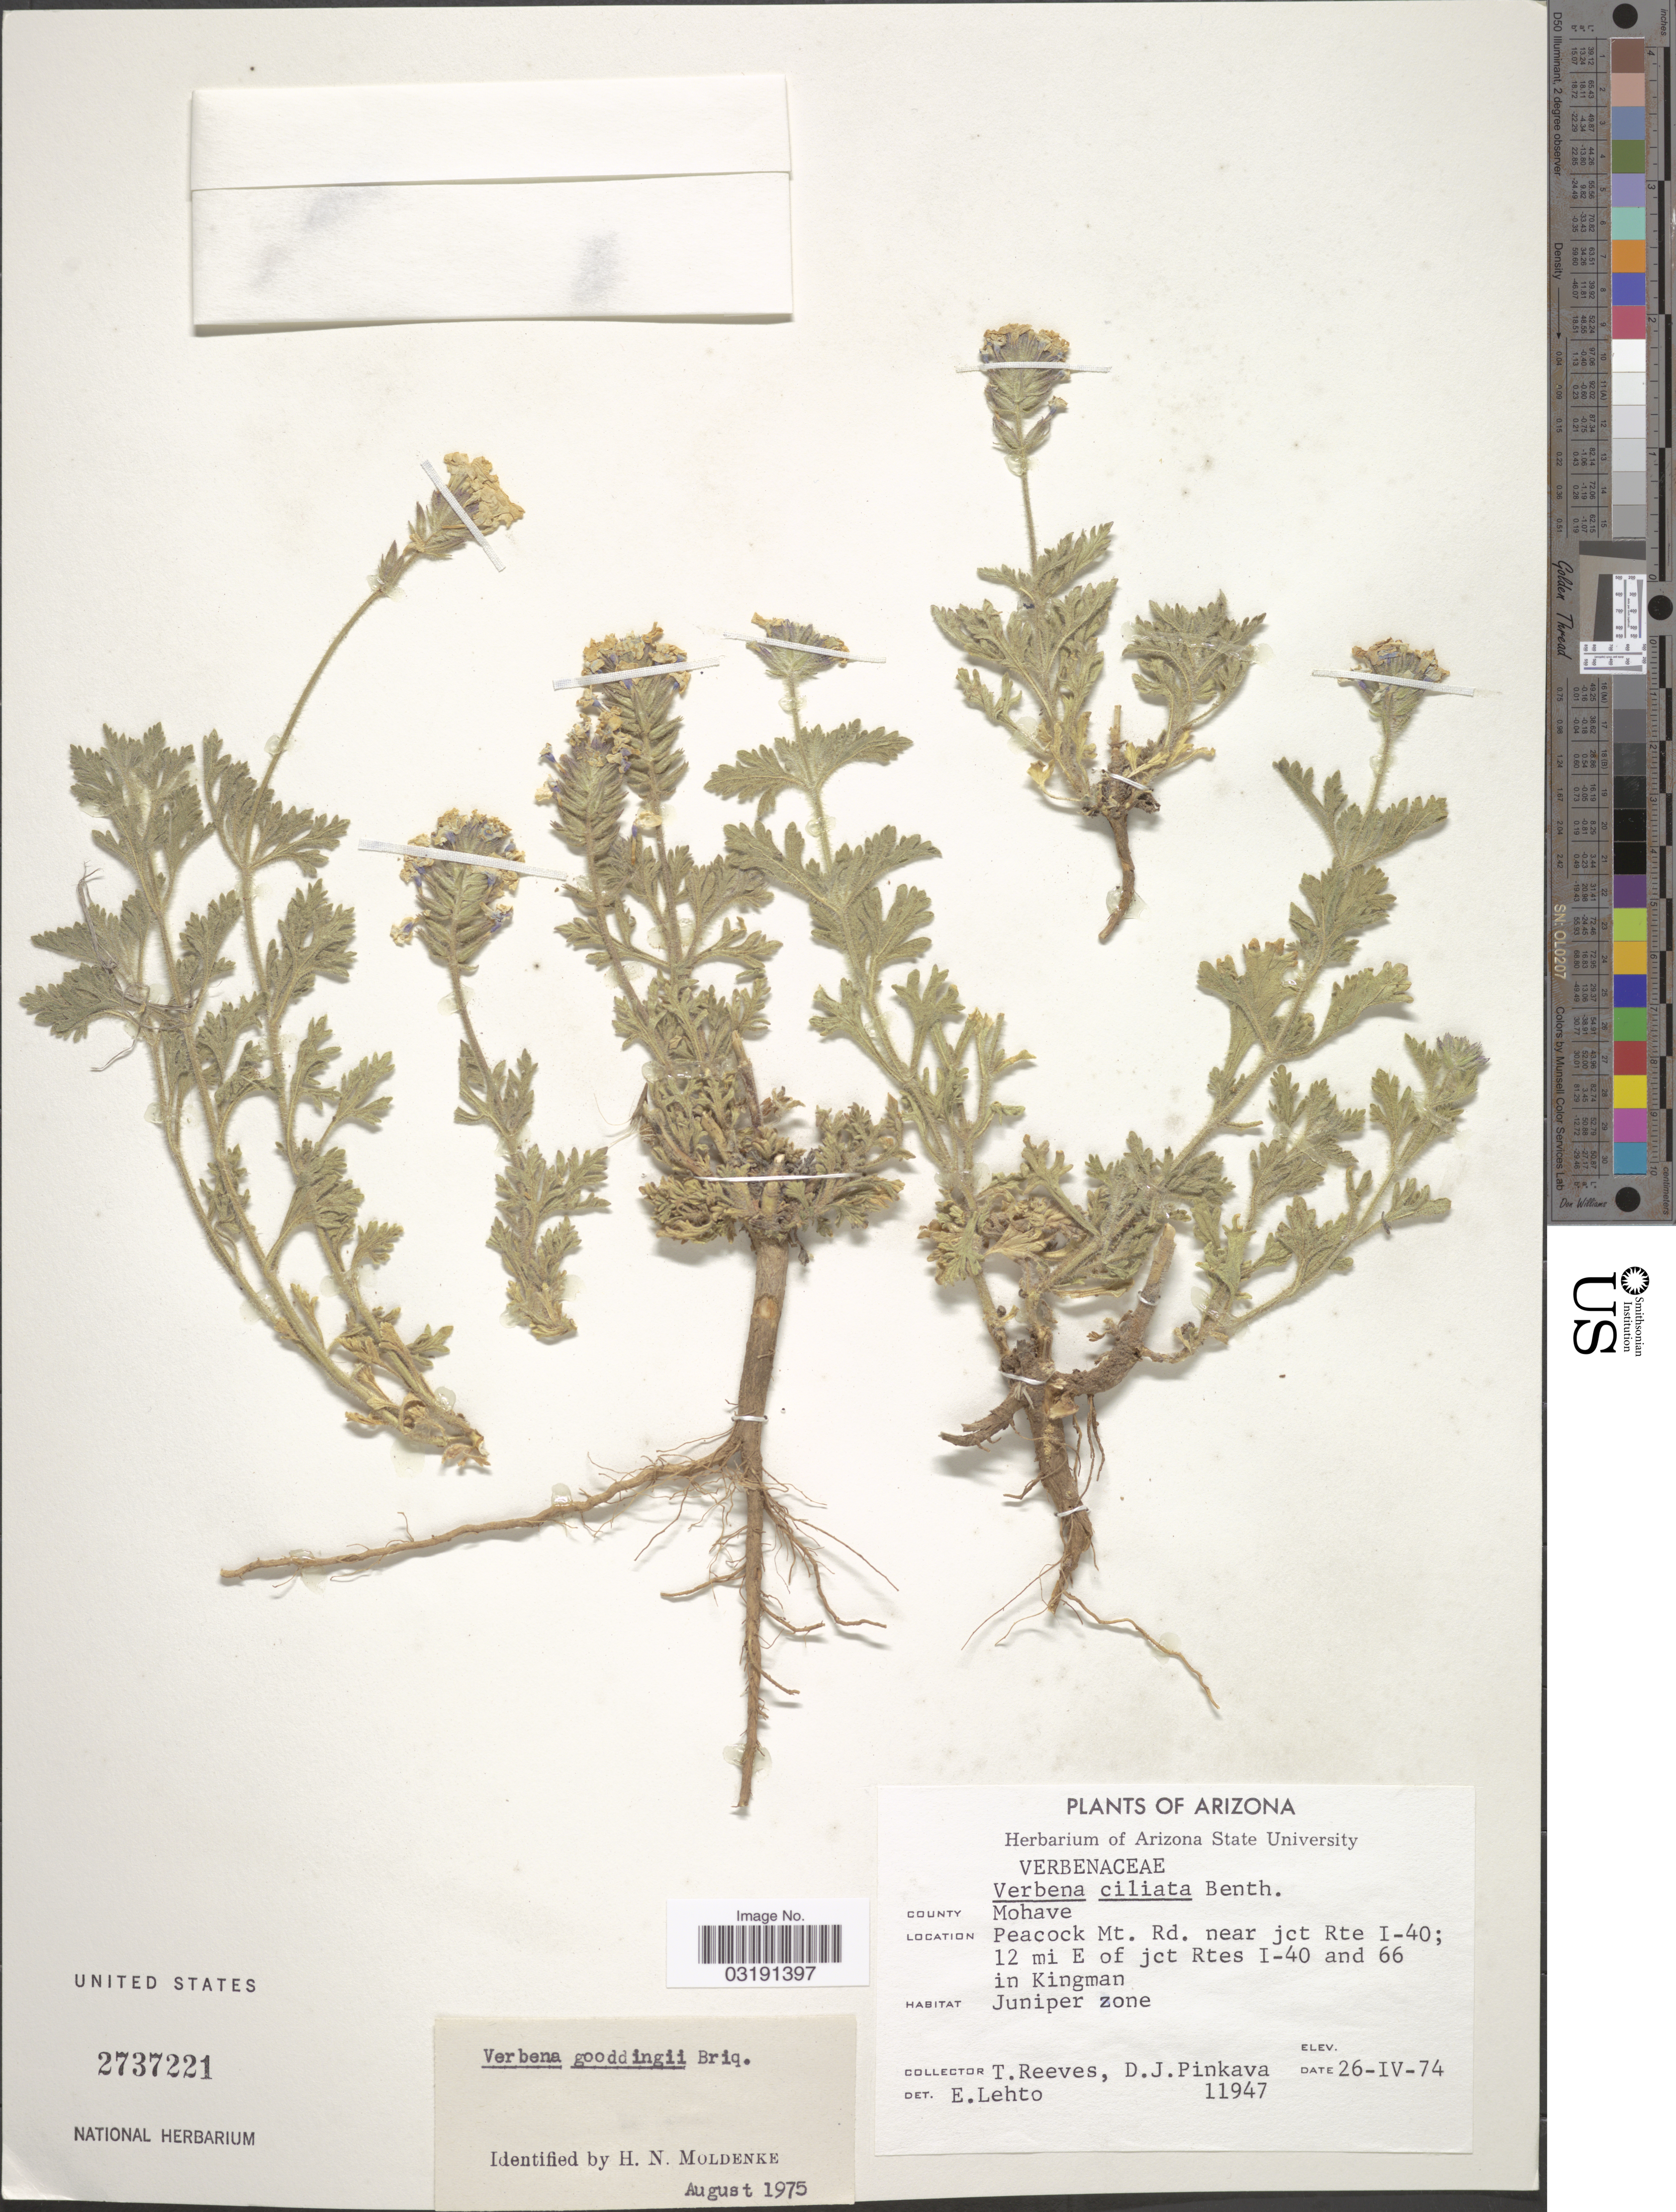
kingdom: Plantae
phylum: Tracheophyta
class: Magnoliopsida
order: Lamiales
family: Verbenaceae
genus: Verbena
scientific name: Verbena gooddingii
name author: Briq.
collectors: T. Reeves & D. J. Pinkava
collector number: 11947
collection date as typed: Transcribed d/m/y: 26/4/74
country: United States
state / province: Arizona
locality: County Mohave. Peacock Mt. Rd. near jct Rte I-40; 12 mi E of jct Rtes I-40 and 66 in Kingman.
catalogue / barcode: US 2737221